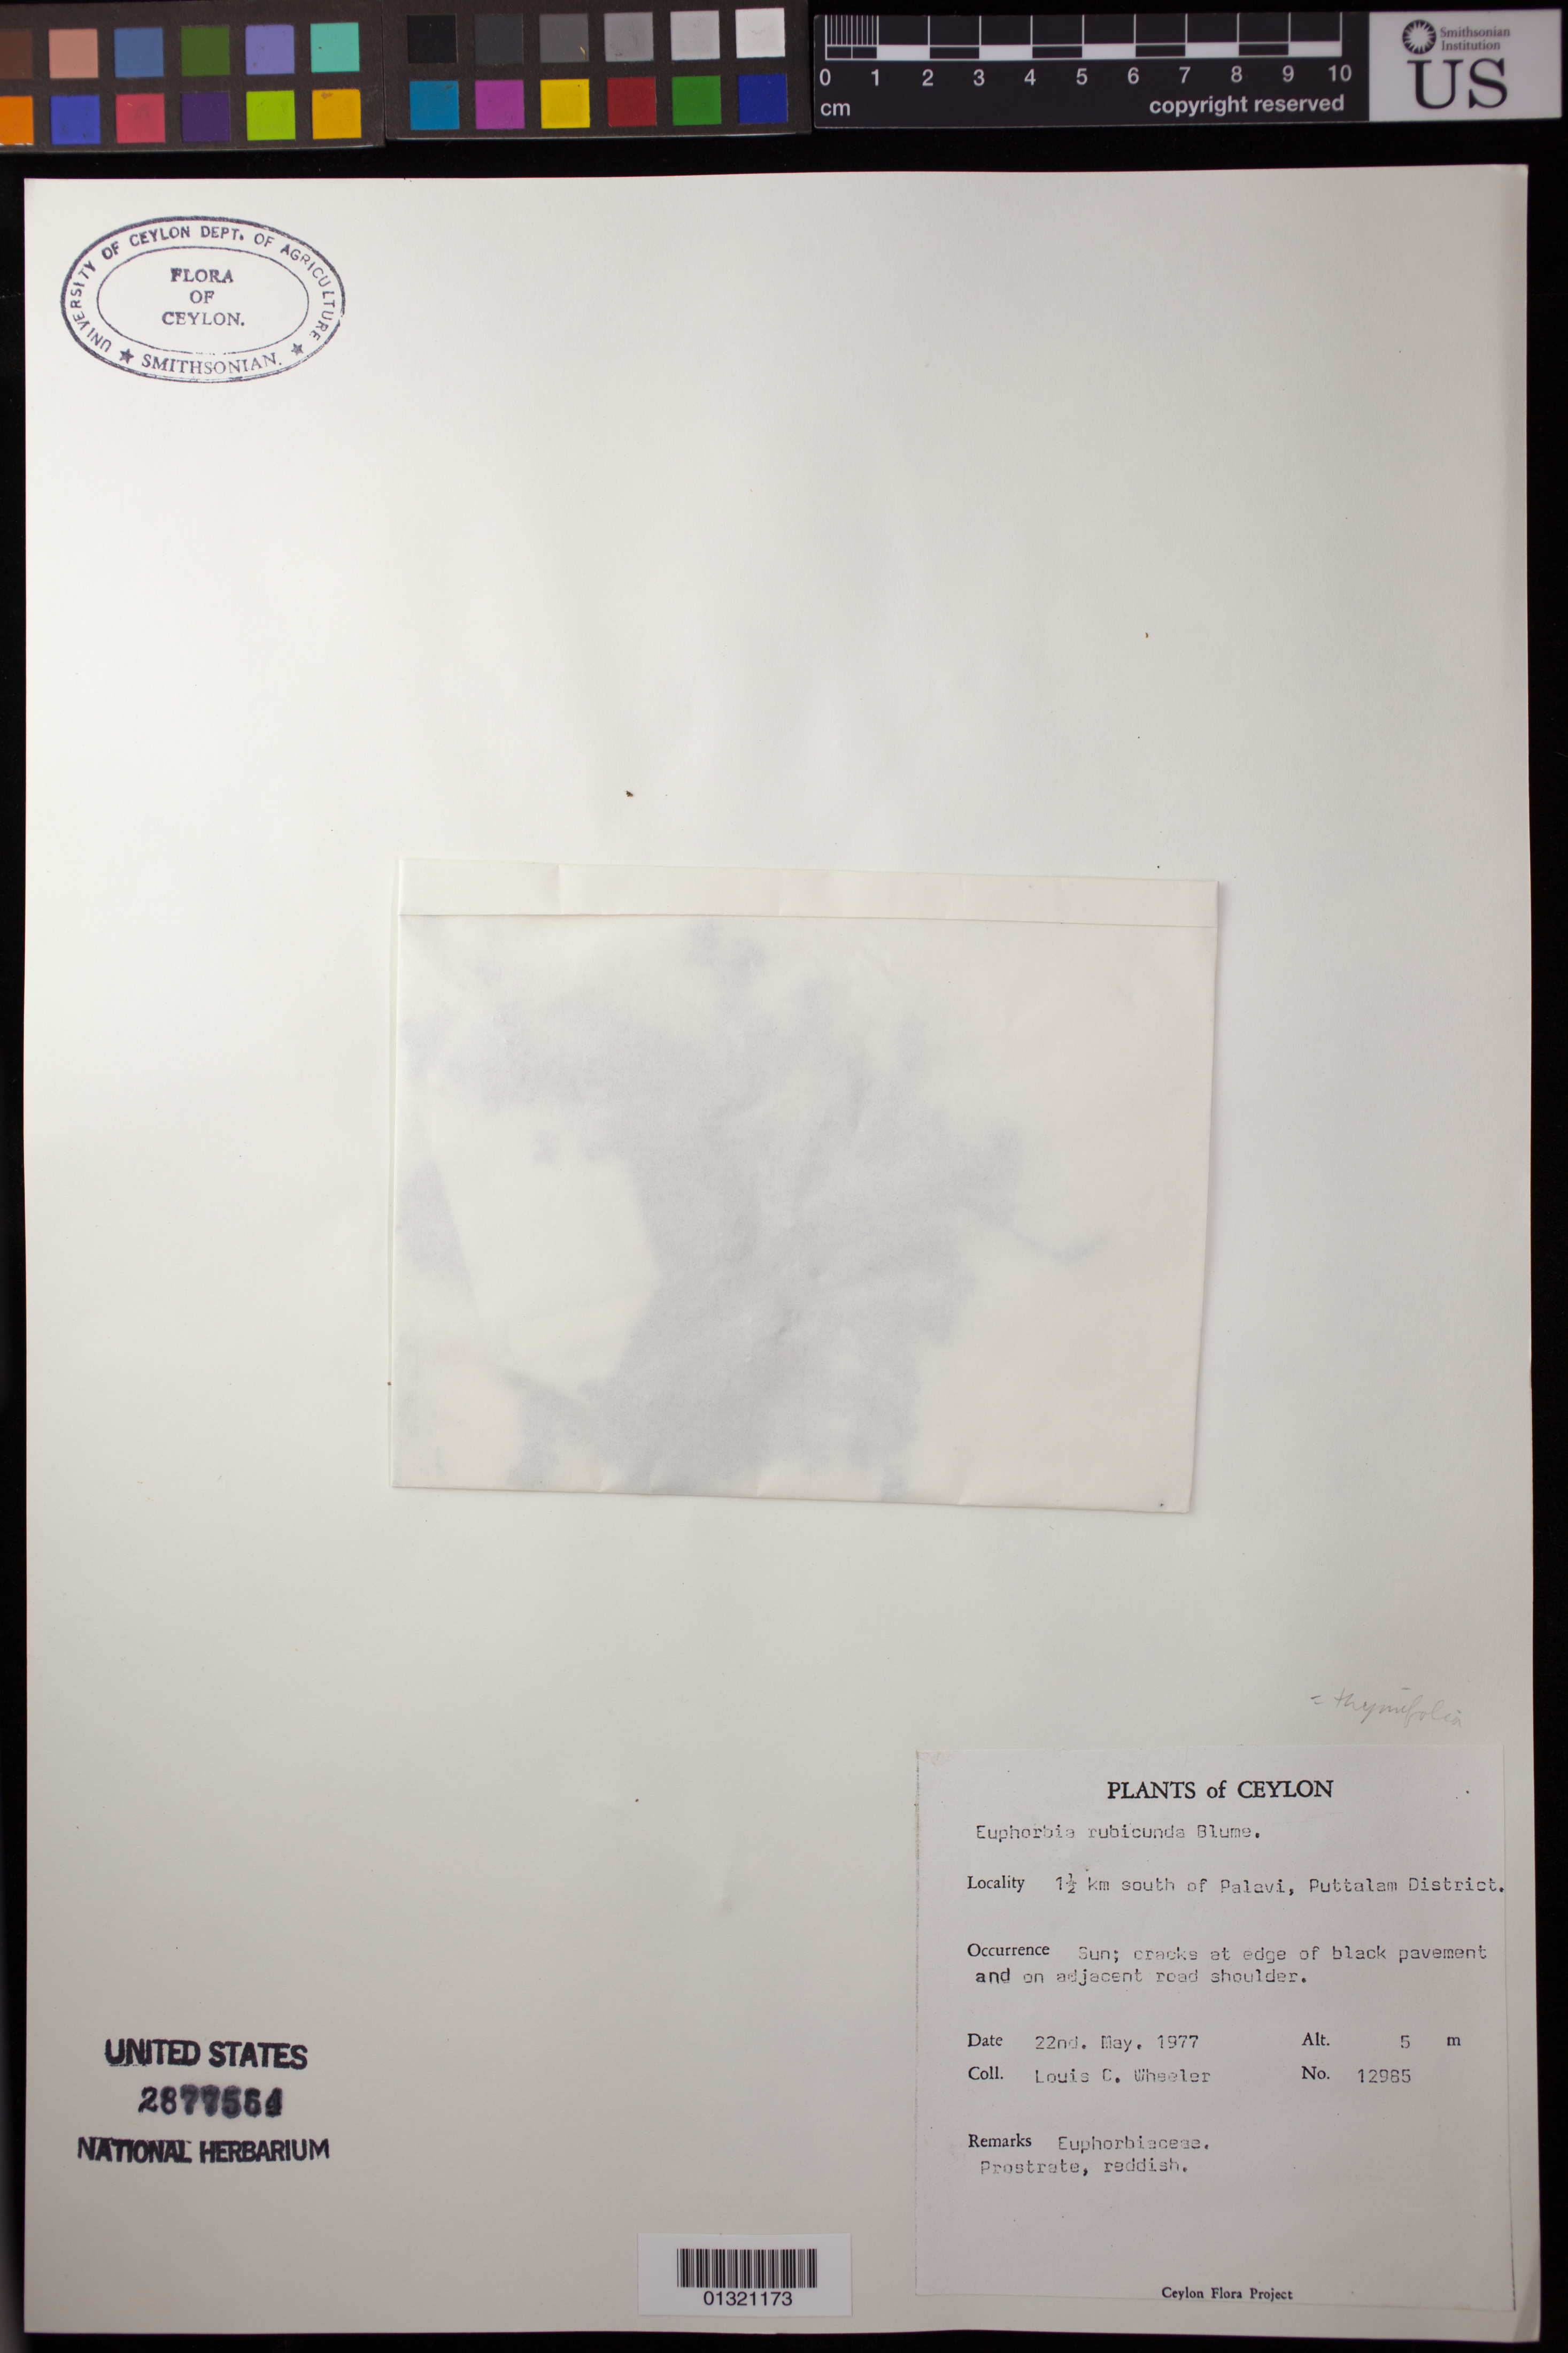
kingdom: Plantae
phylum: Tracheophyta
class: Magnoliopsida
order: Malpighiales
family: Euphorbiaceae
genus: Euphorbia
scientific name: Euphorbia thymifolia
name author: L.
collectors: L. C. Wheeler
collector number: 12985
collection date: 1977-05-22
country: Sri Lanka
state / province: North Western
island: Ceylon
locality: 1 1/2 km south of Palavi, Puttalam District.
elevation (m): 5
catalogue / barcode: US 2877564